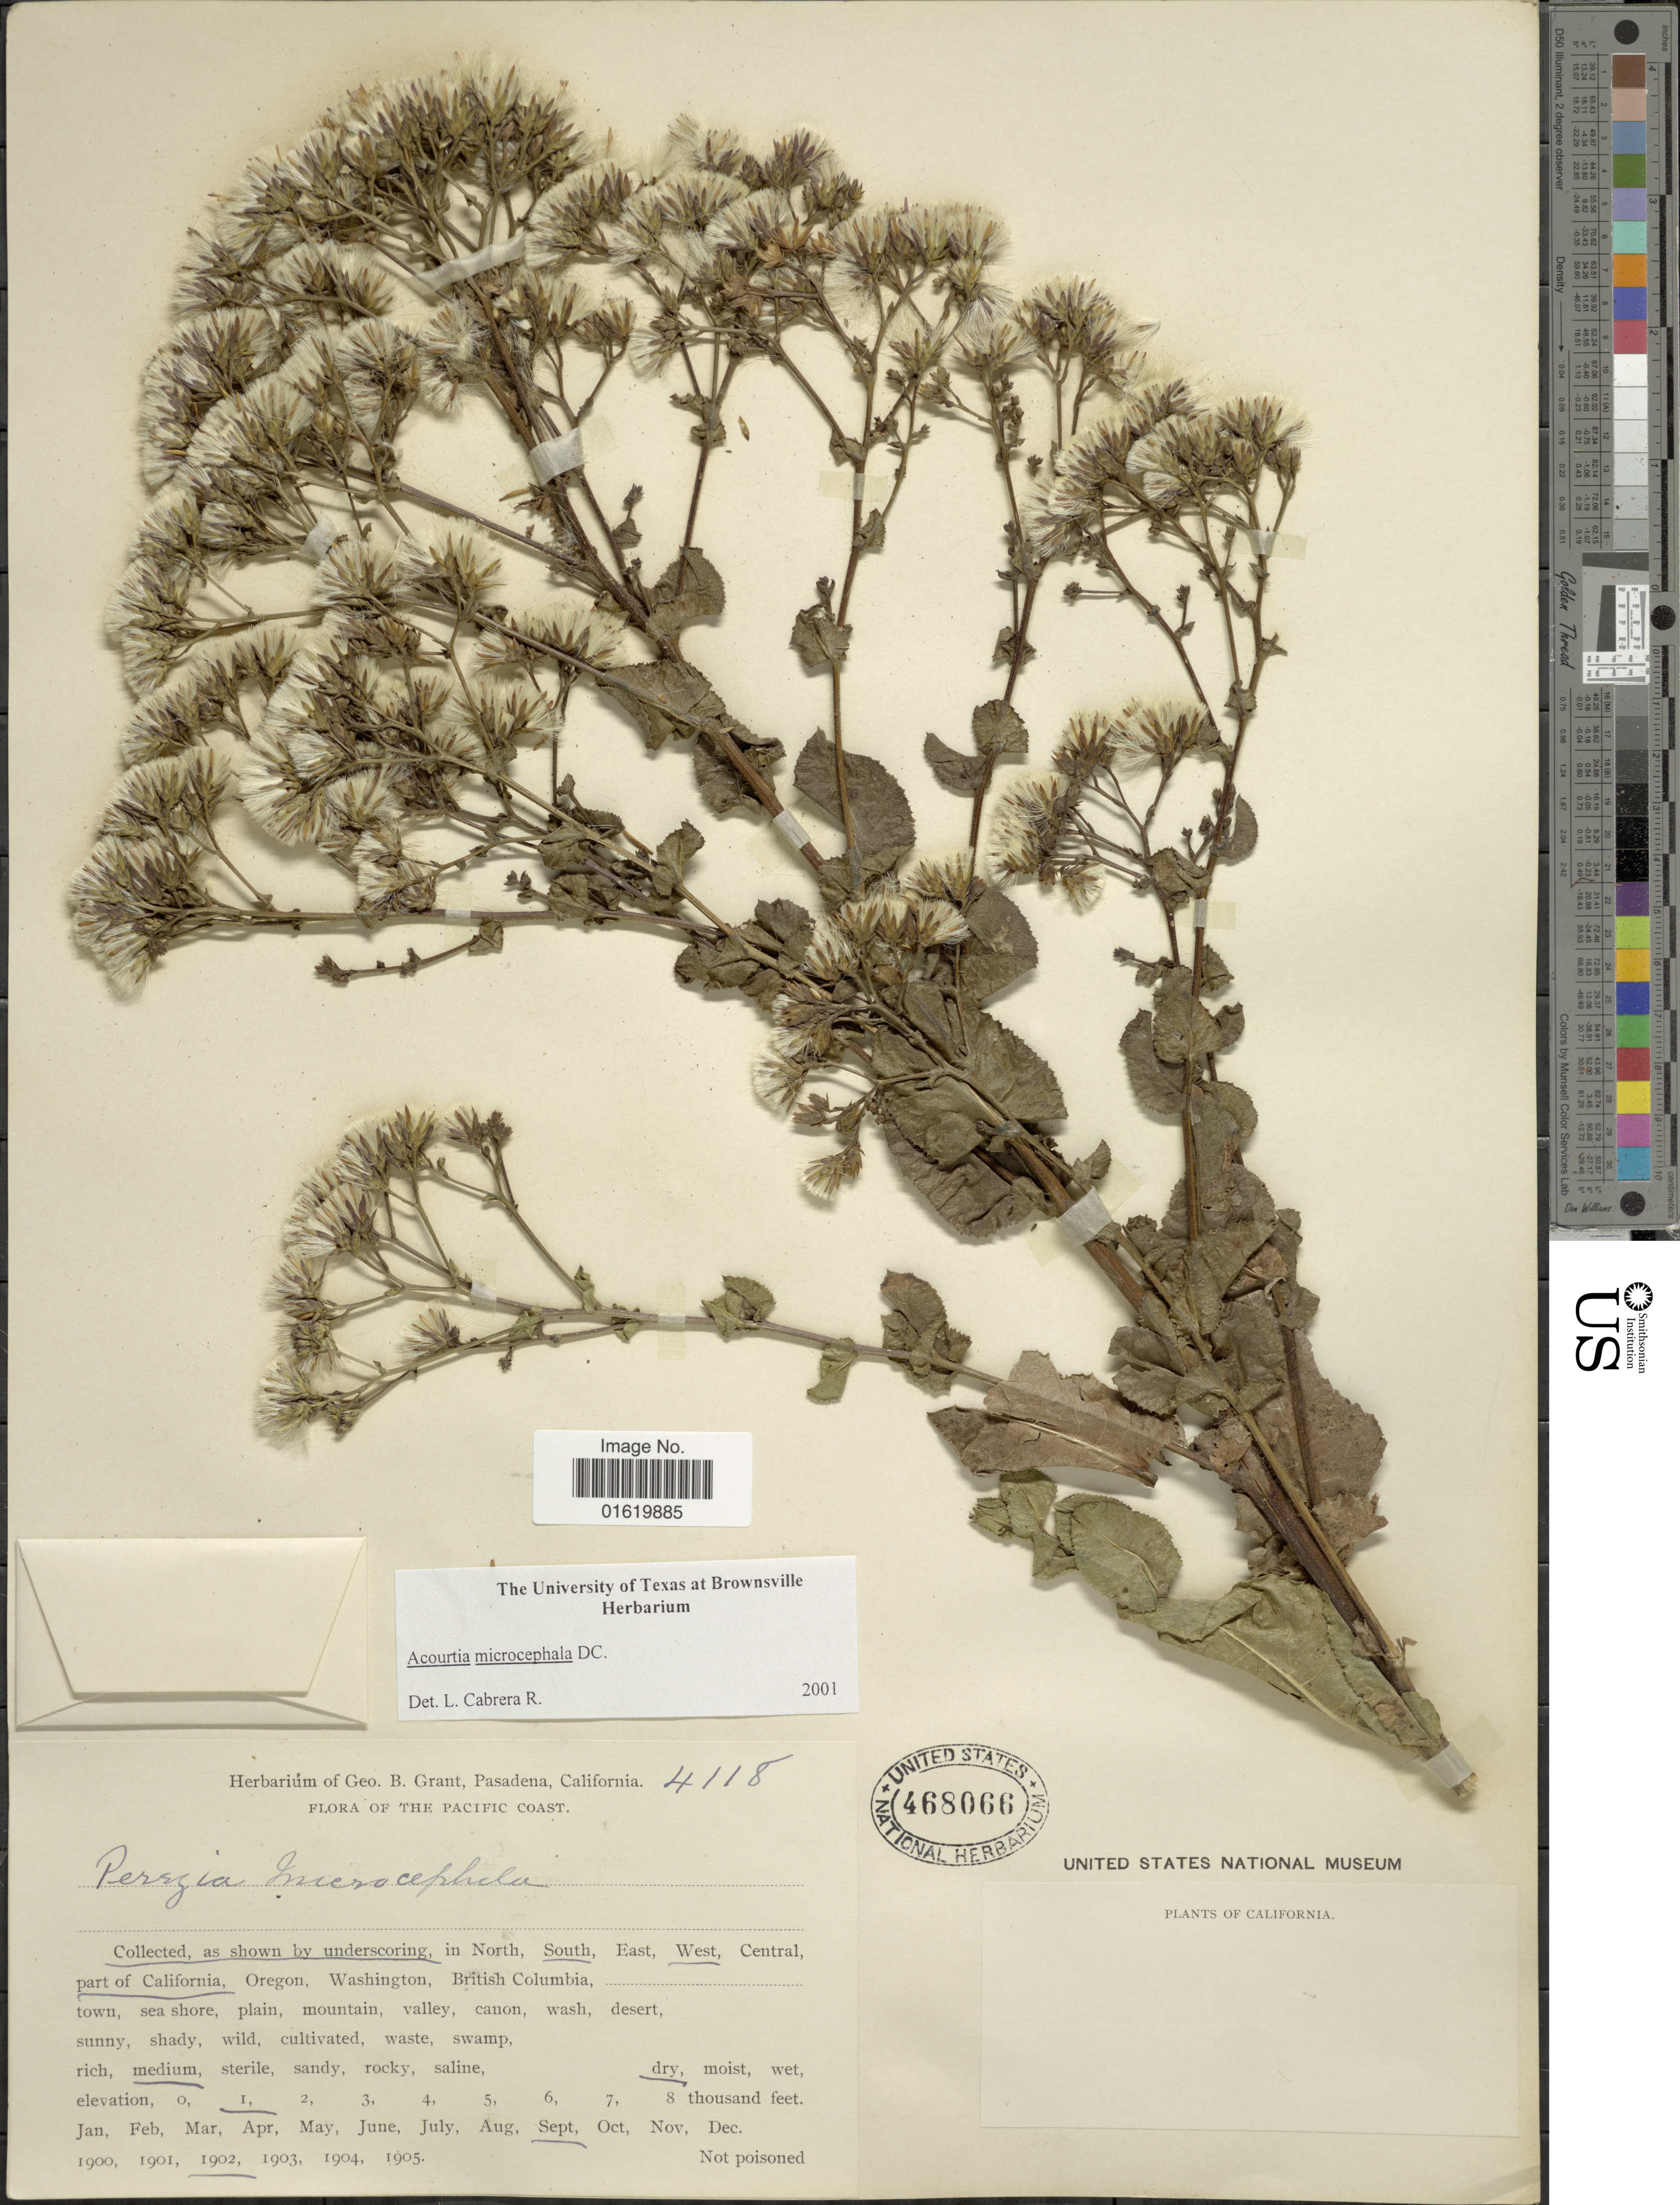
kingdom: Plantae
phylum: Tracheophyta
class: Magnoliopsida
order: Asterales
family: Asteraceae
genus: Acourtia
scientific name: Acourtia microcephala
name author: DC.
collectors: ex herb. G. B. Grant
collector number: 4118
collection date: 1902-09-01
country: United States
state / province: California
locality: Pacific Coast. South, West, part of California.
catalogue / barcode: US 468066